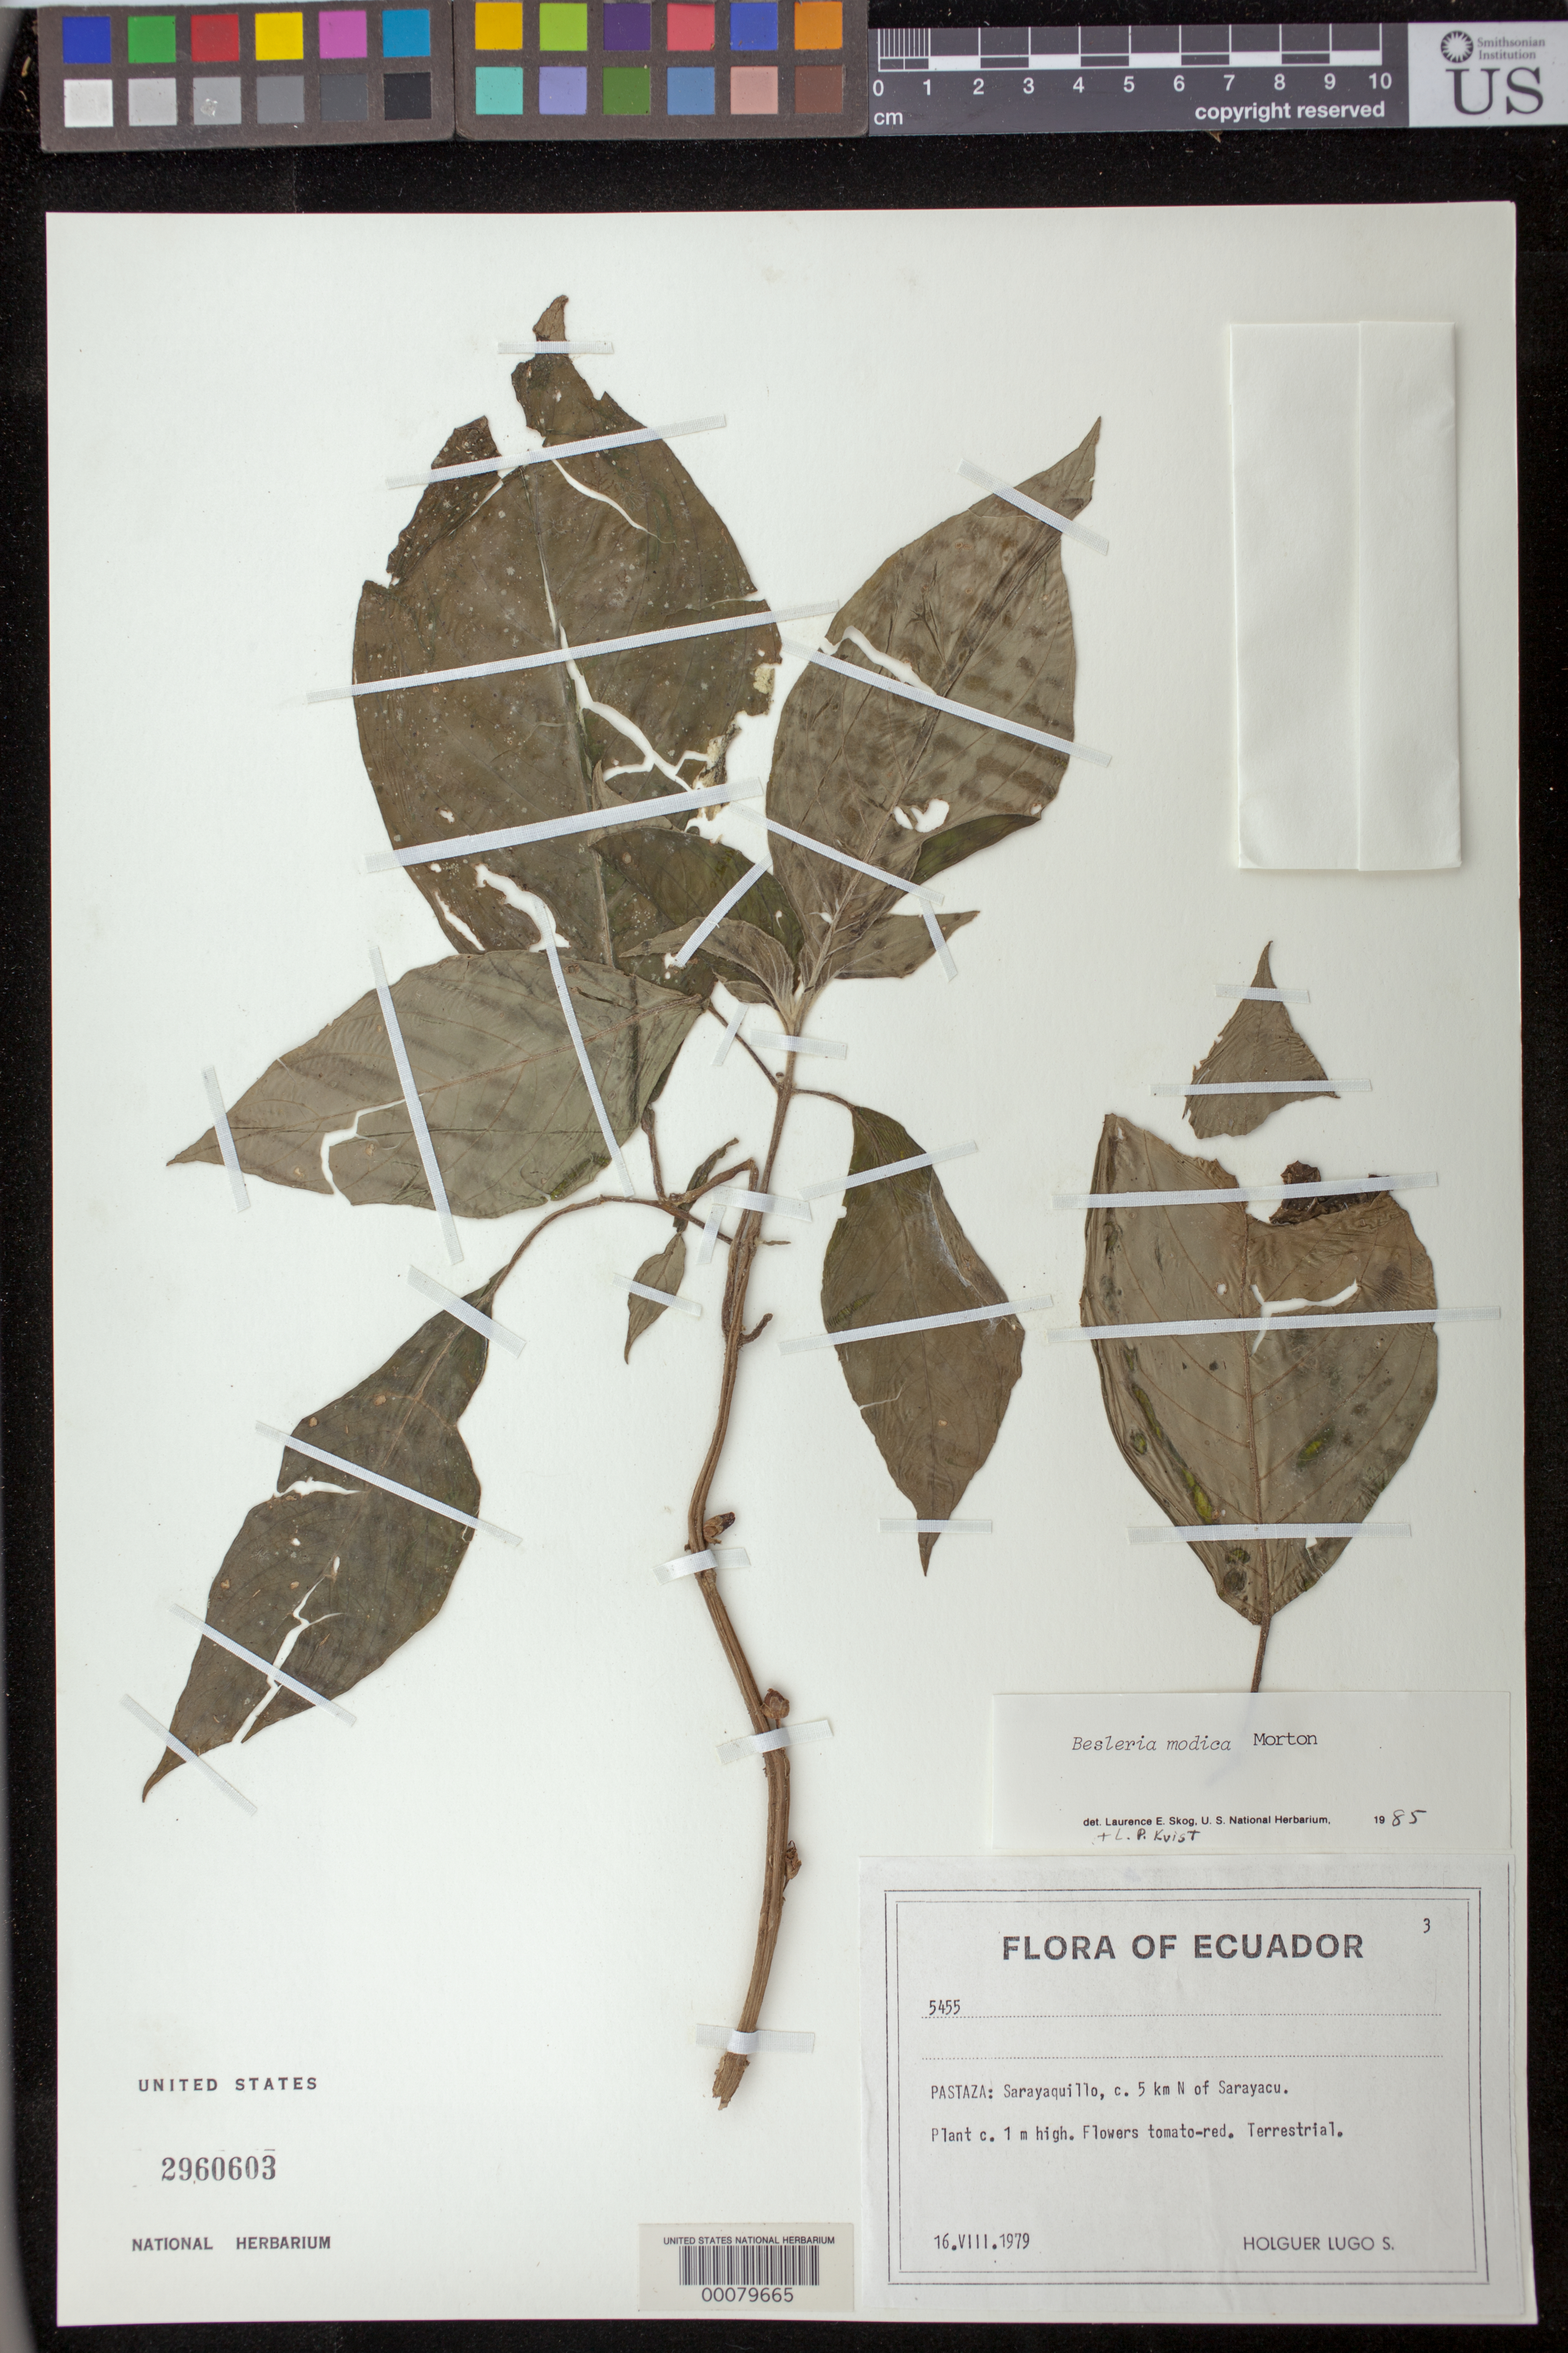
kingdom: Plantae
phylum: Tracheophyta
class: Magnoliopsida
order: Lamiales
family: Gesneriaceae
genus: Besleria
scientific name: Besleria modica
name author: C.V. Morton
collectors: H. Lugo S.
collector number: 5455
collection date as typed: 16 Aug 1979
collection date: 1979-08-16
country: Ecuador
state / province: Pastaza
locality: Sarayaquillo, about 5 km N of Sarayacu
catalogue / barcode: US 2960603